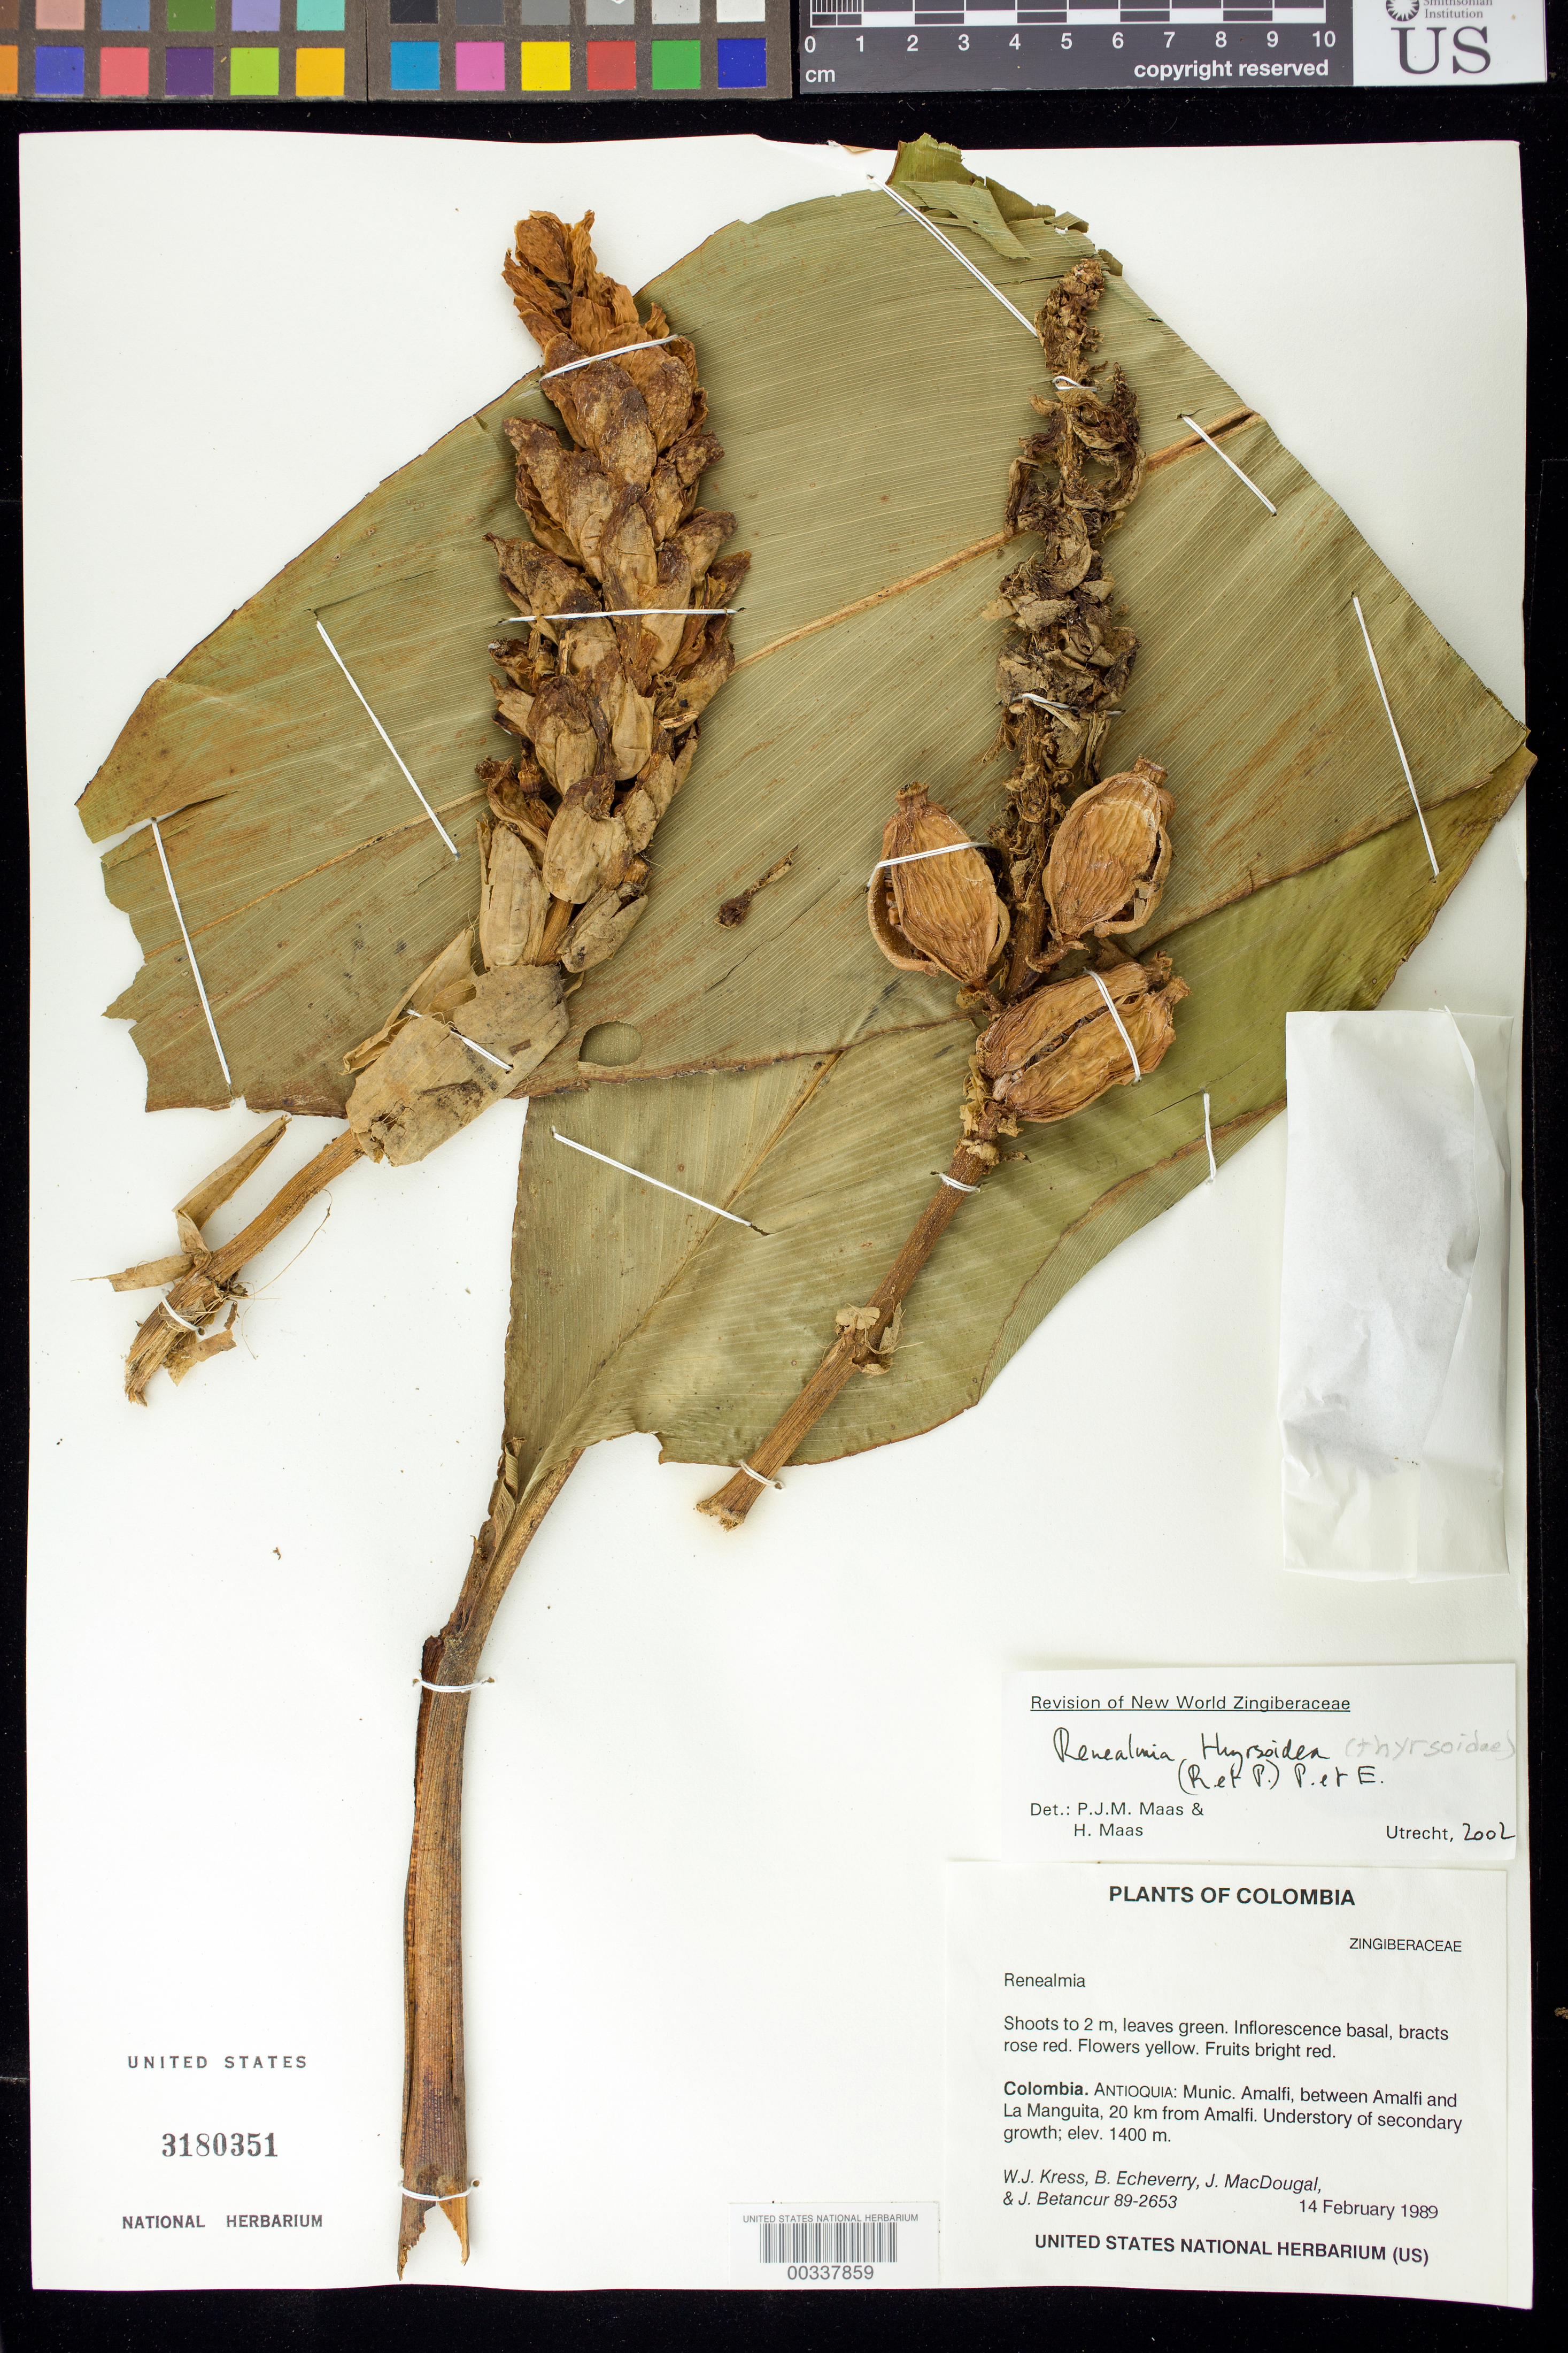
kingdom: Plantae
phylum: Tracheophyta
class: Liliopsida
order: Zingiberales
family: Zingiberaceae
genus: Renealmia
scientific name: Renealmia thyrsoidea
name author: (Ruiz & Pav.) Poepp. & Endl.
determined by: Maas, Paul J. M.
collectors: W. J. Kress, B. Echeverry, J. M. MacDougal & J. C. Betancur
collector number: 89-2653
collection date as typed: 14 Feb 1989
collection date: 1989-02-14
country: Colombia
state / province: Antioquia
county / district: Amalfi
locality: Munic. Amalfi, between Amalfi and la Manguita, 20 km from Amalfi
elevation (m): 1400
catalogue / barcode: US 3180351